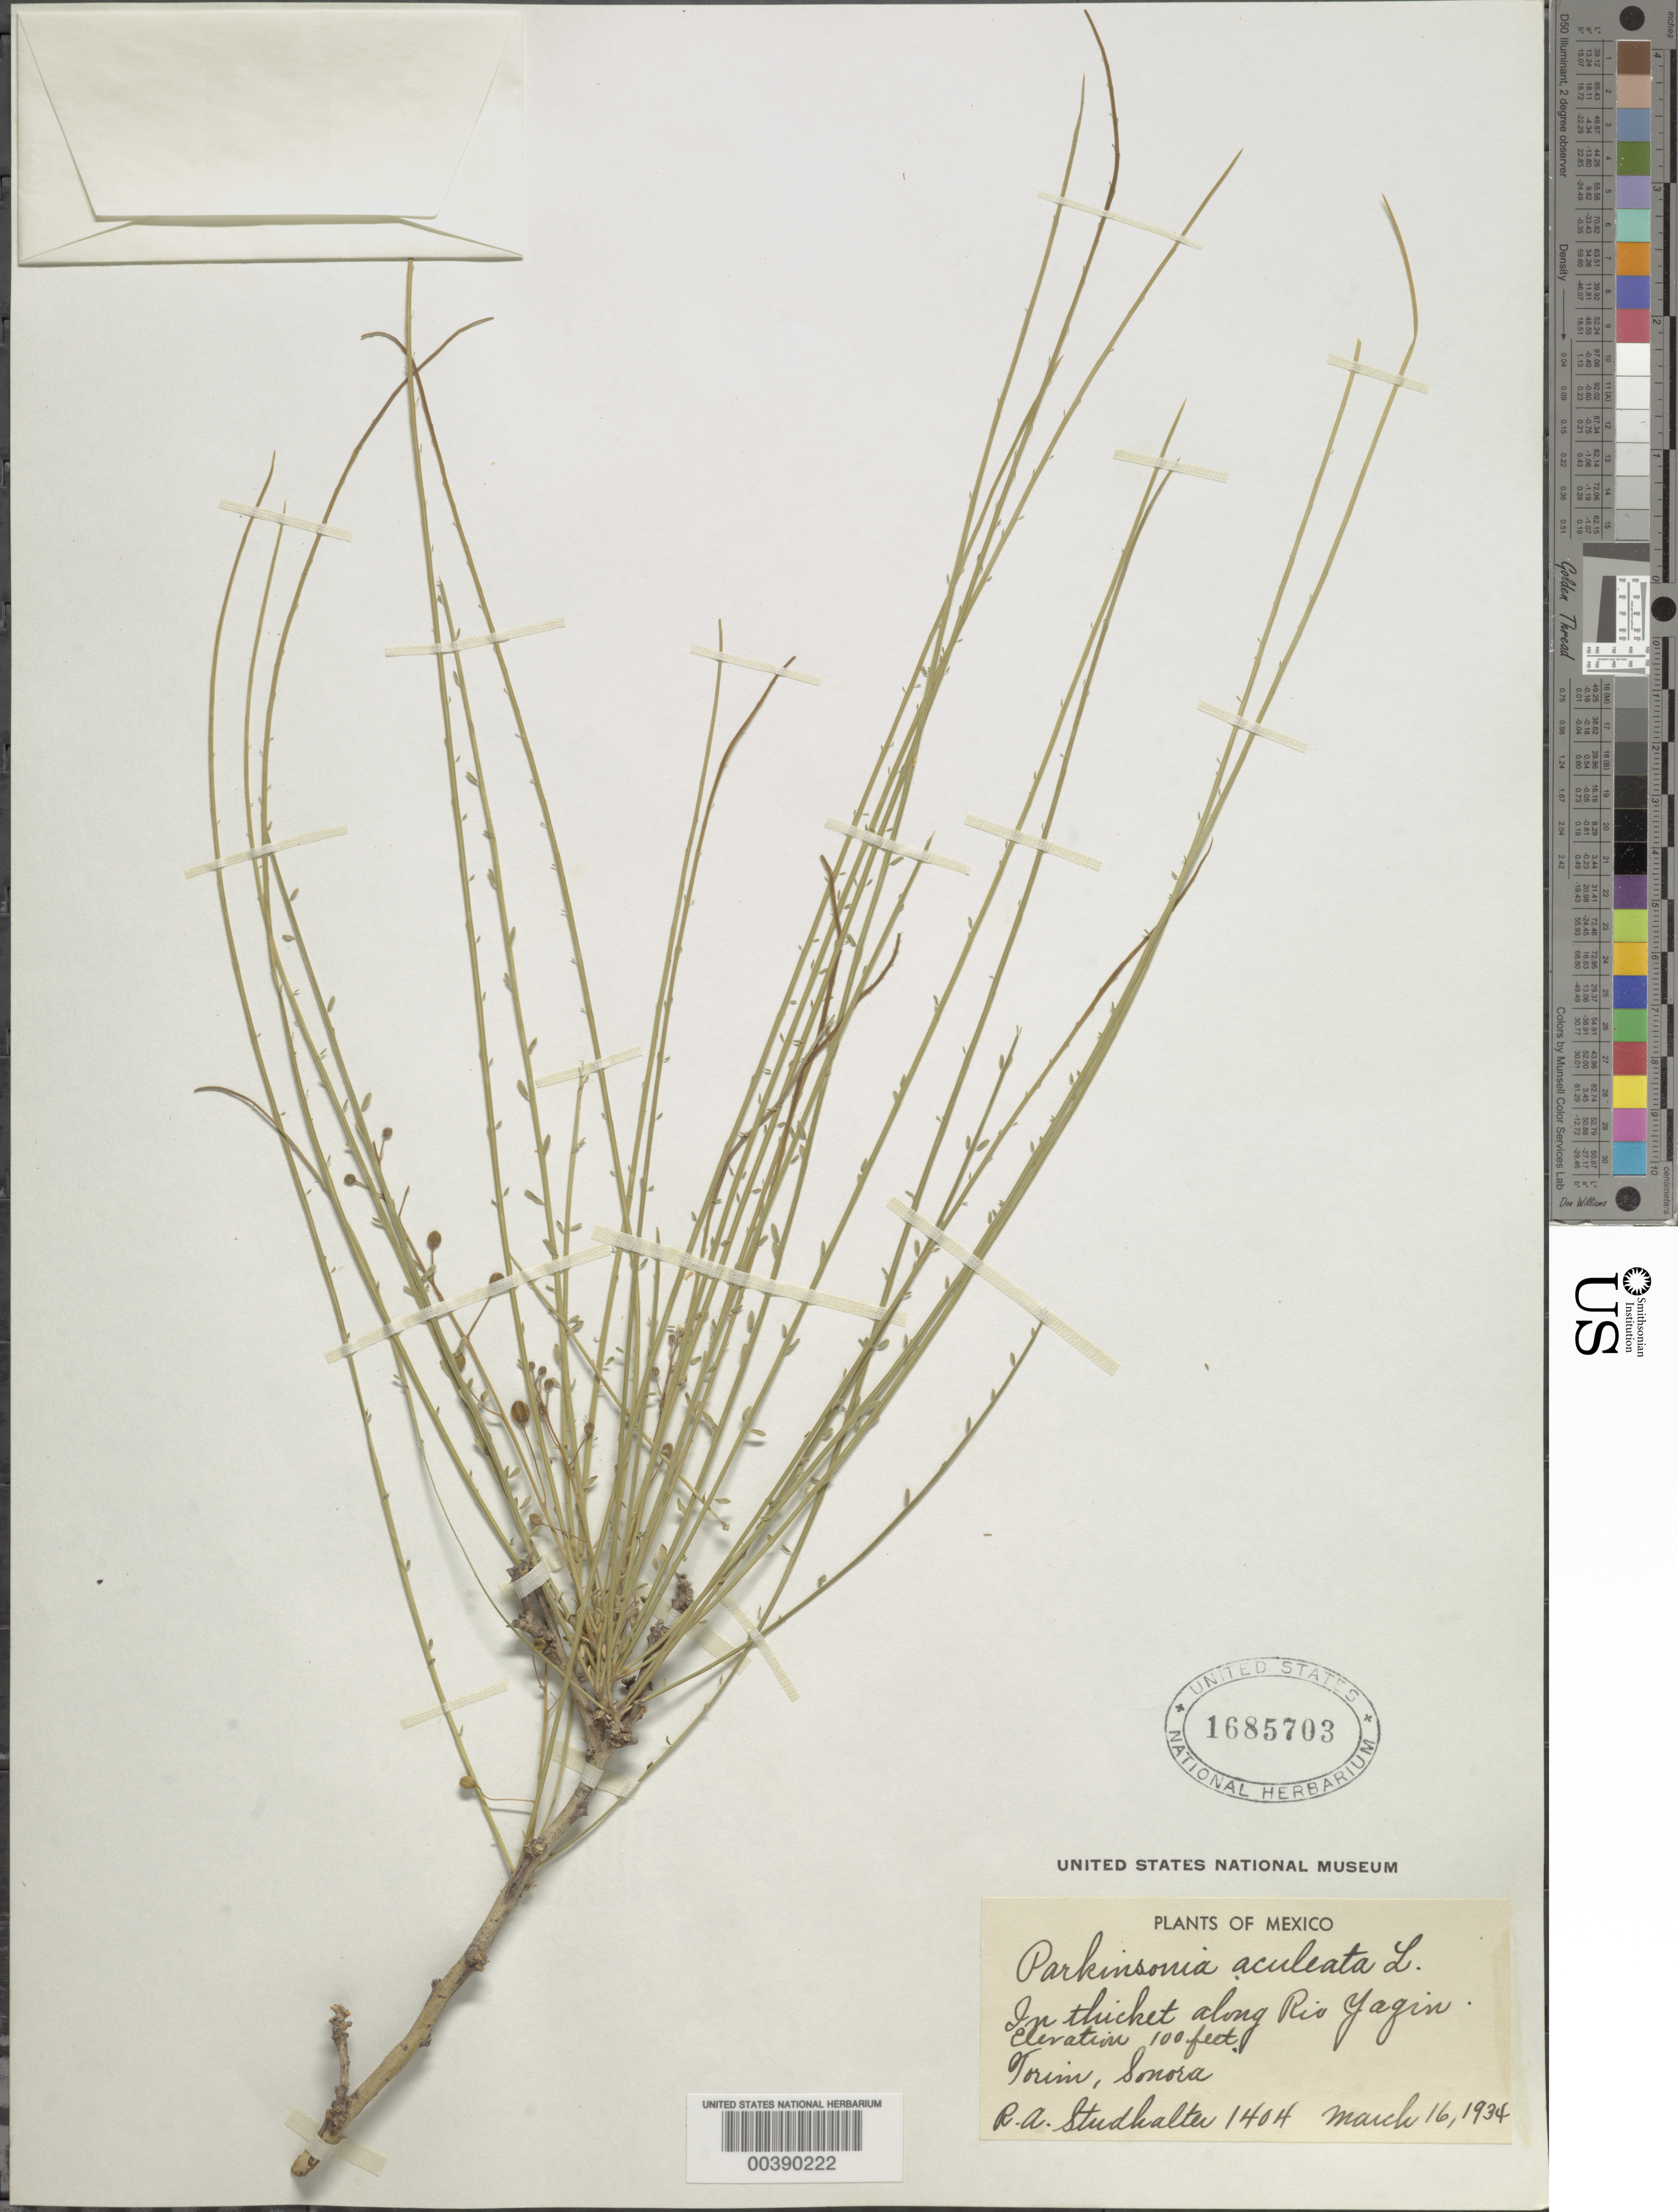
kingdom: Plantae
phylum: Tracheophyta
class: Magnoliopsida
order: Fabales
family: Fabaceae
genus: Parkinsonia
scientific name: Parkinsonia aculeata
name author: L.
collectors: R. Studhalter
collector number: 1404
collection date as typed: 16 Mar 1934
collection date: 1934-03-16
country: Mexico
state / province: Sonora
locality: Torim, along rio yagin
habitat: In thicket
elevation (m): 30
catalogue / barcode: US 1685703